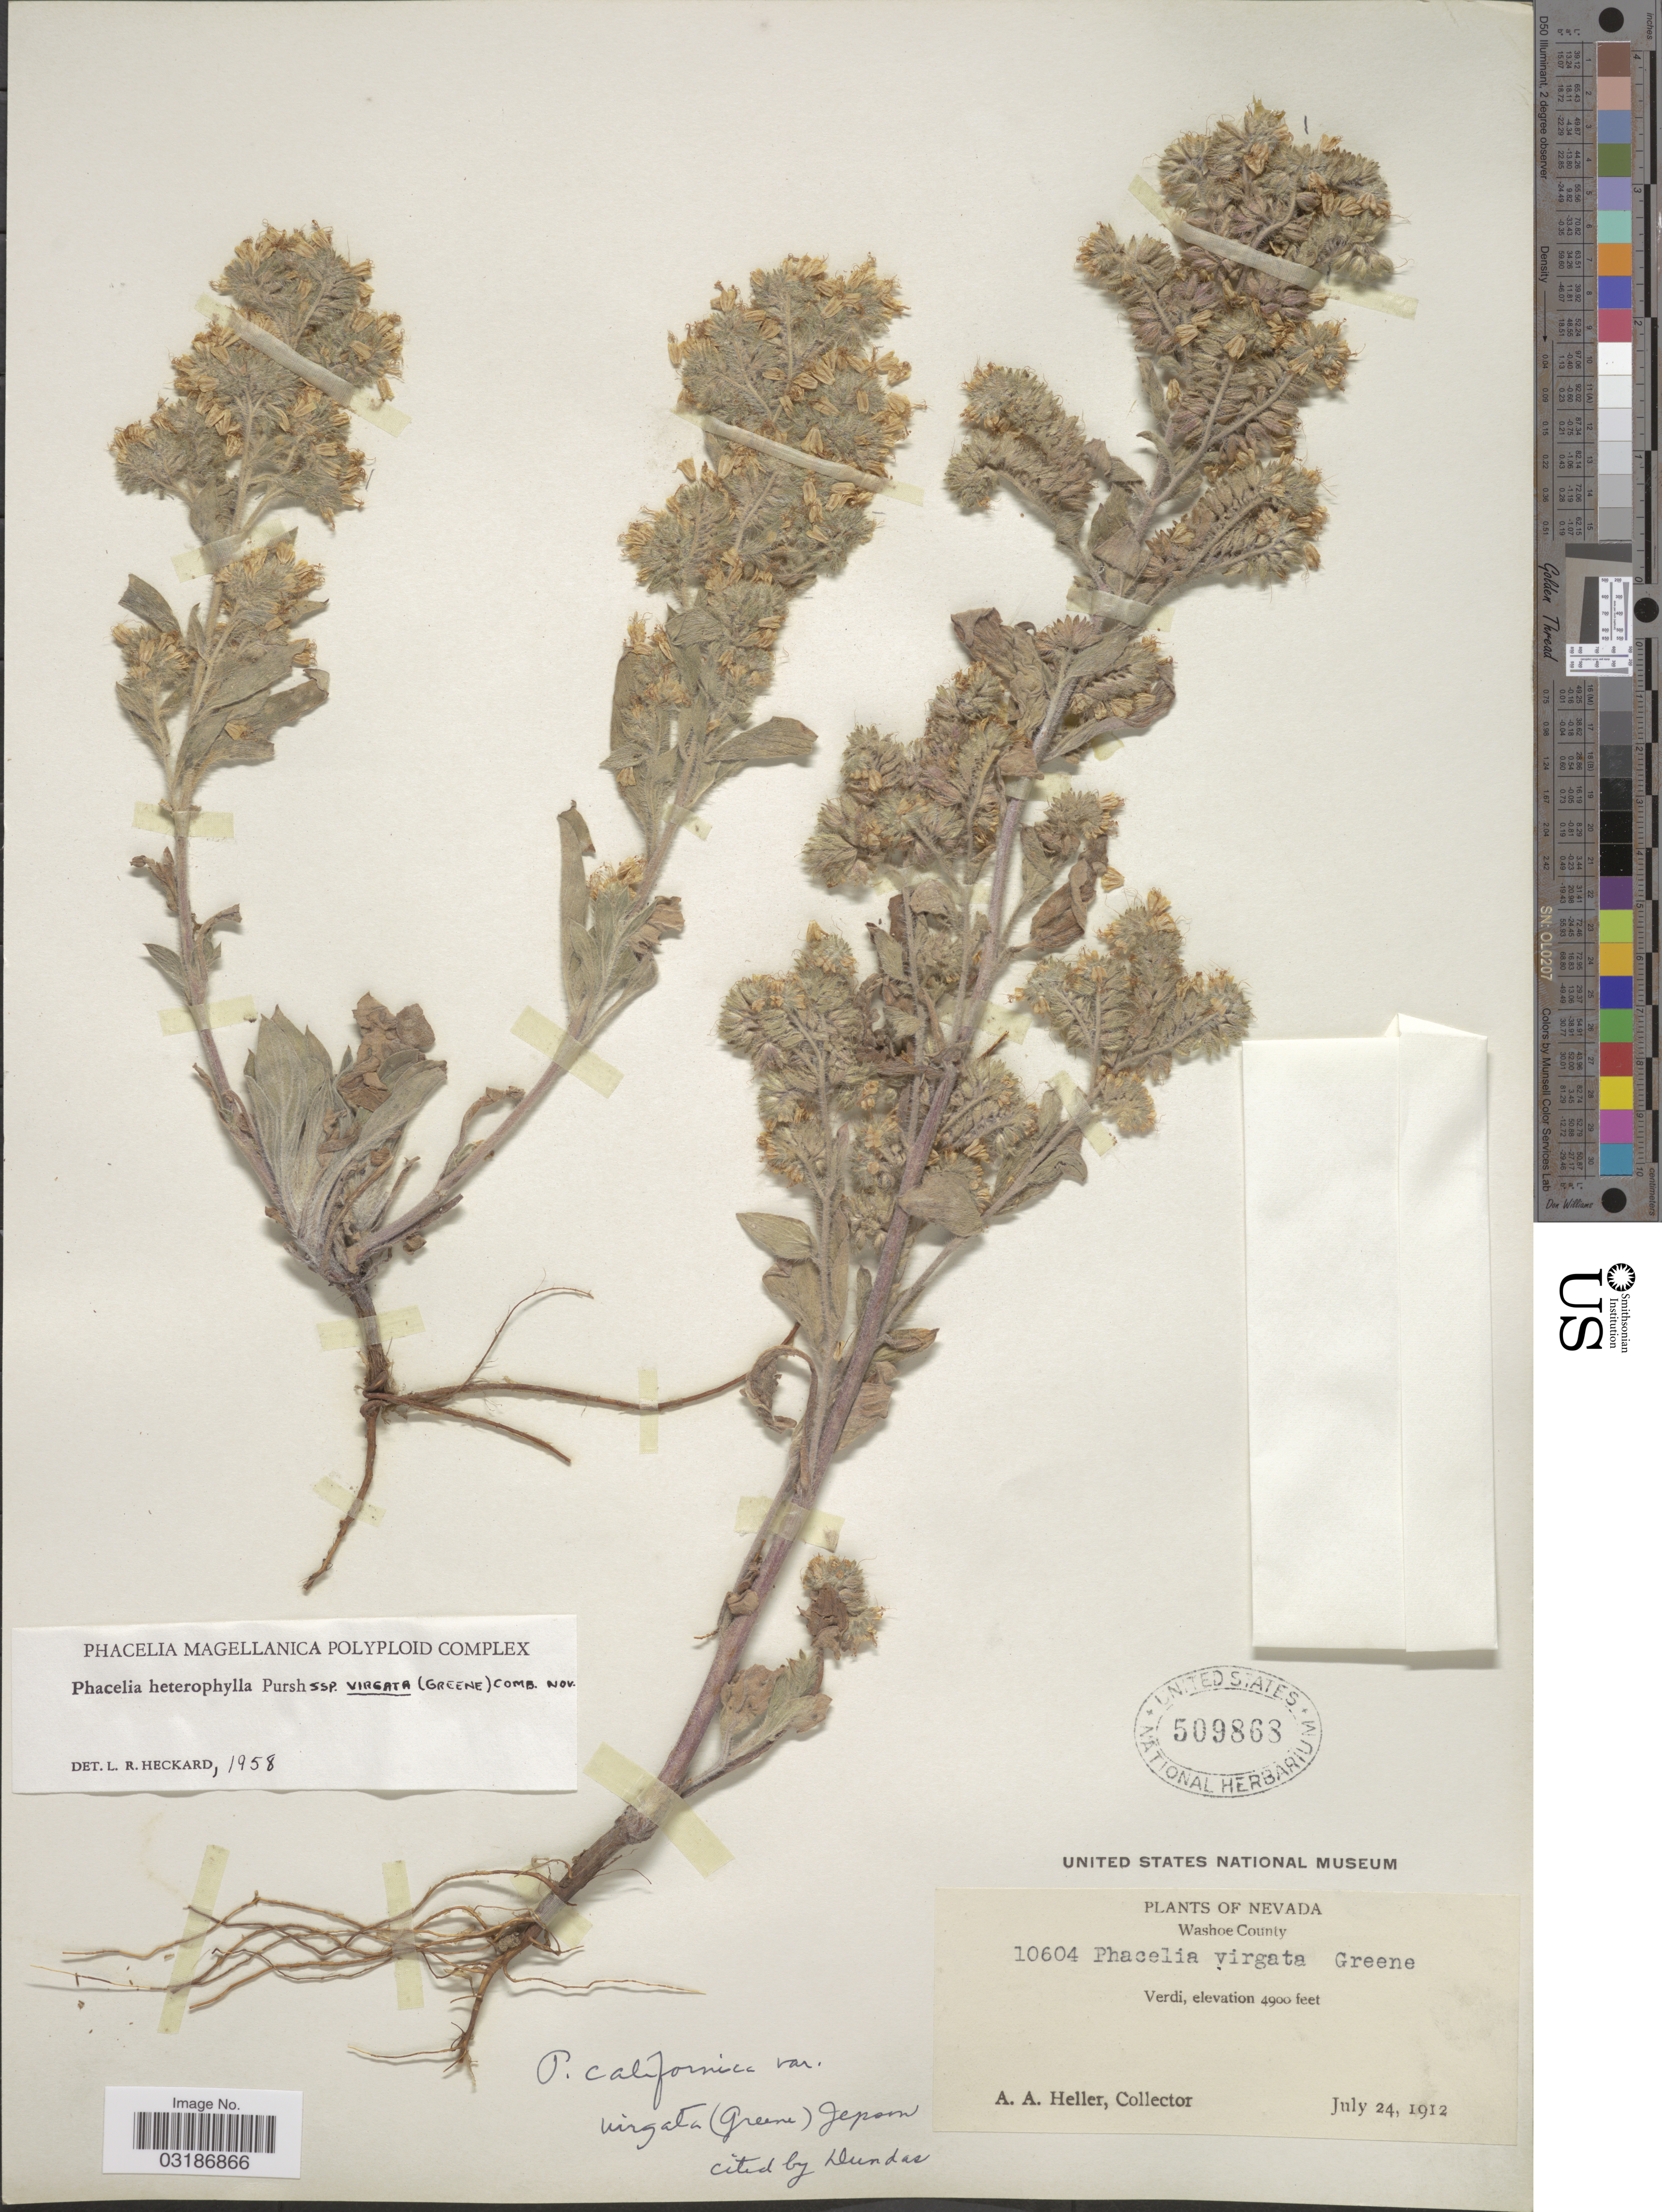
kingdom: Plantae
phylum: Tracheophyta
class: Magnoliopsida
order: Boraginales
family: Hydrophyllaceae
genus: Phacelia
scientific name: Phacelia heterophylla subsp. virgata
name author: (Greene) Heckard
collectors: A. A. Heller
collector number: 10604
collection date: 1912-07-24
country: United States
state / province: Nevada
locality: Washoe County. Verdi.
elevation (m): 1494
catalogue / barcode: US 509868